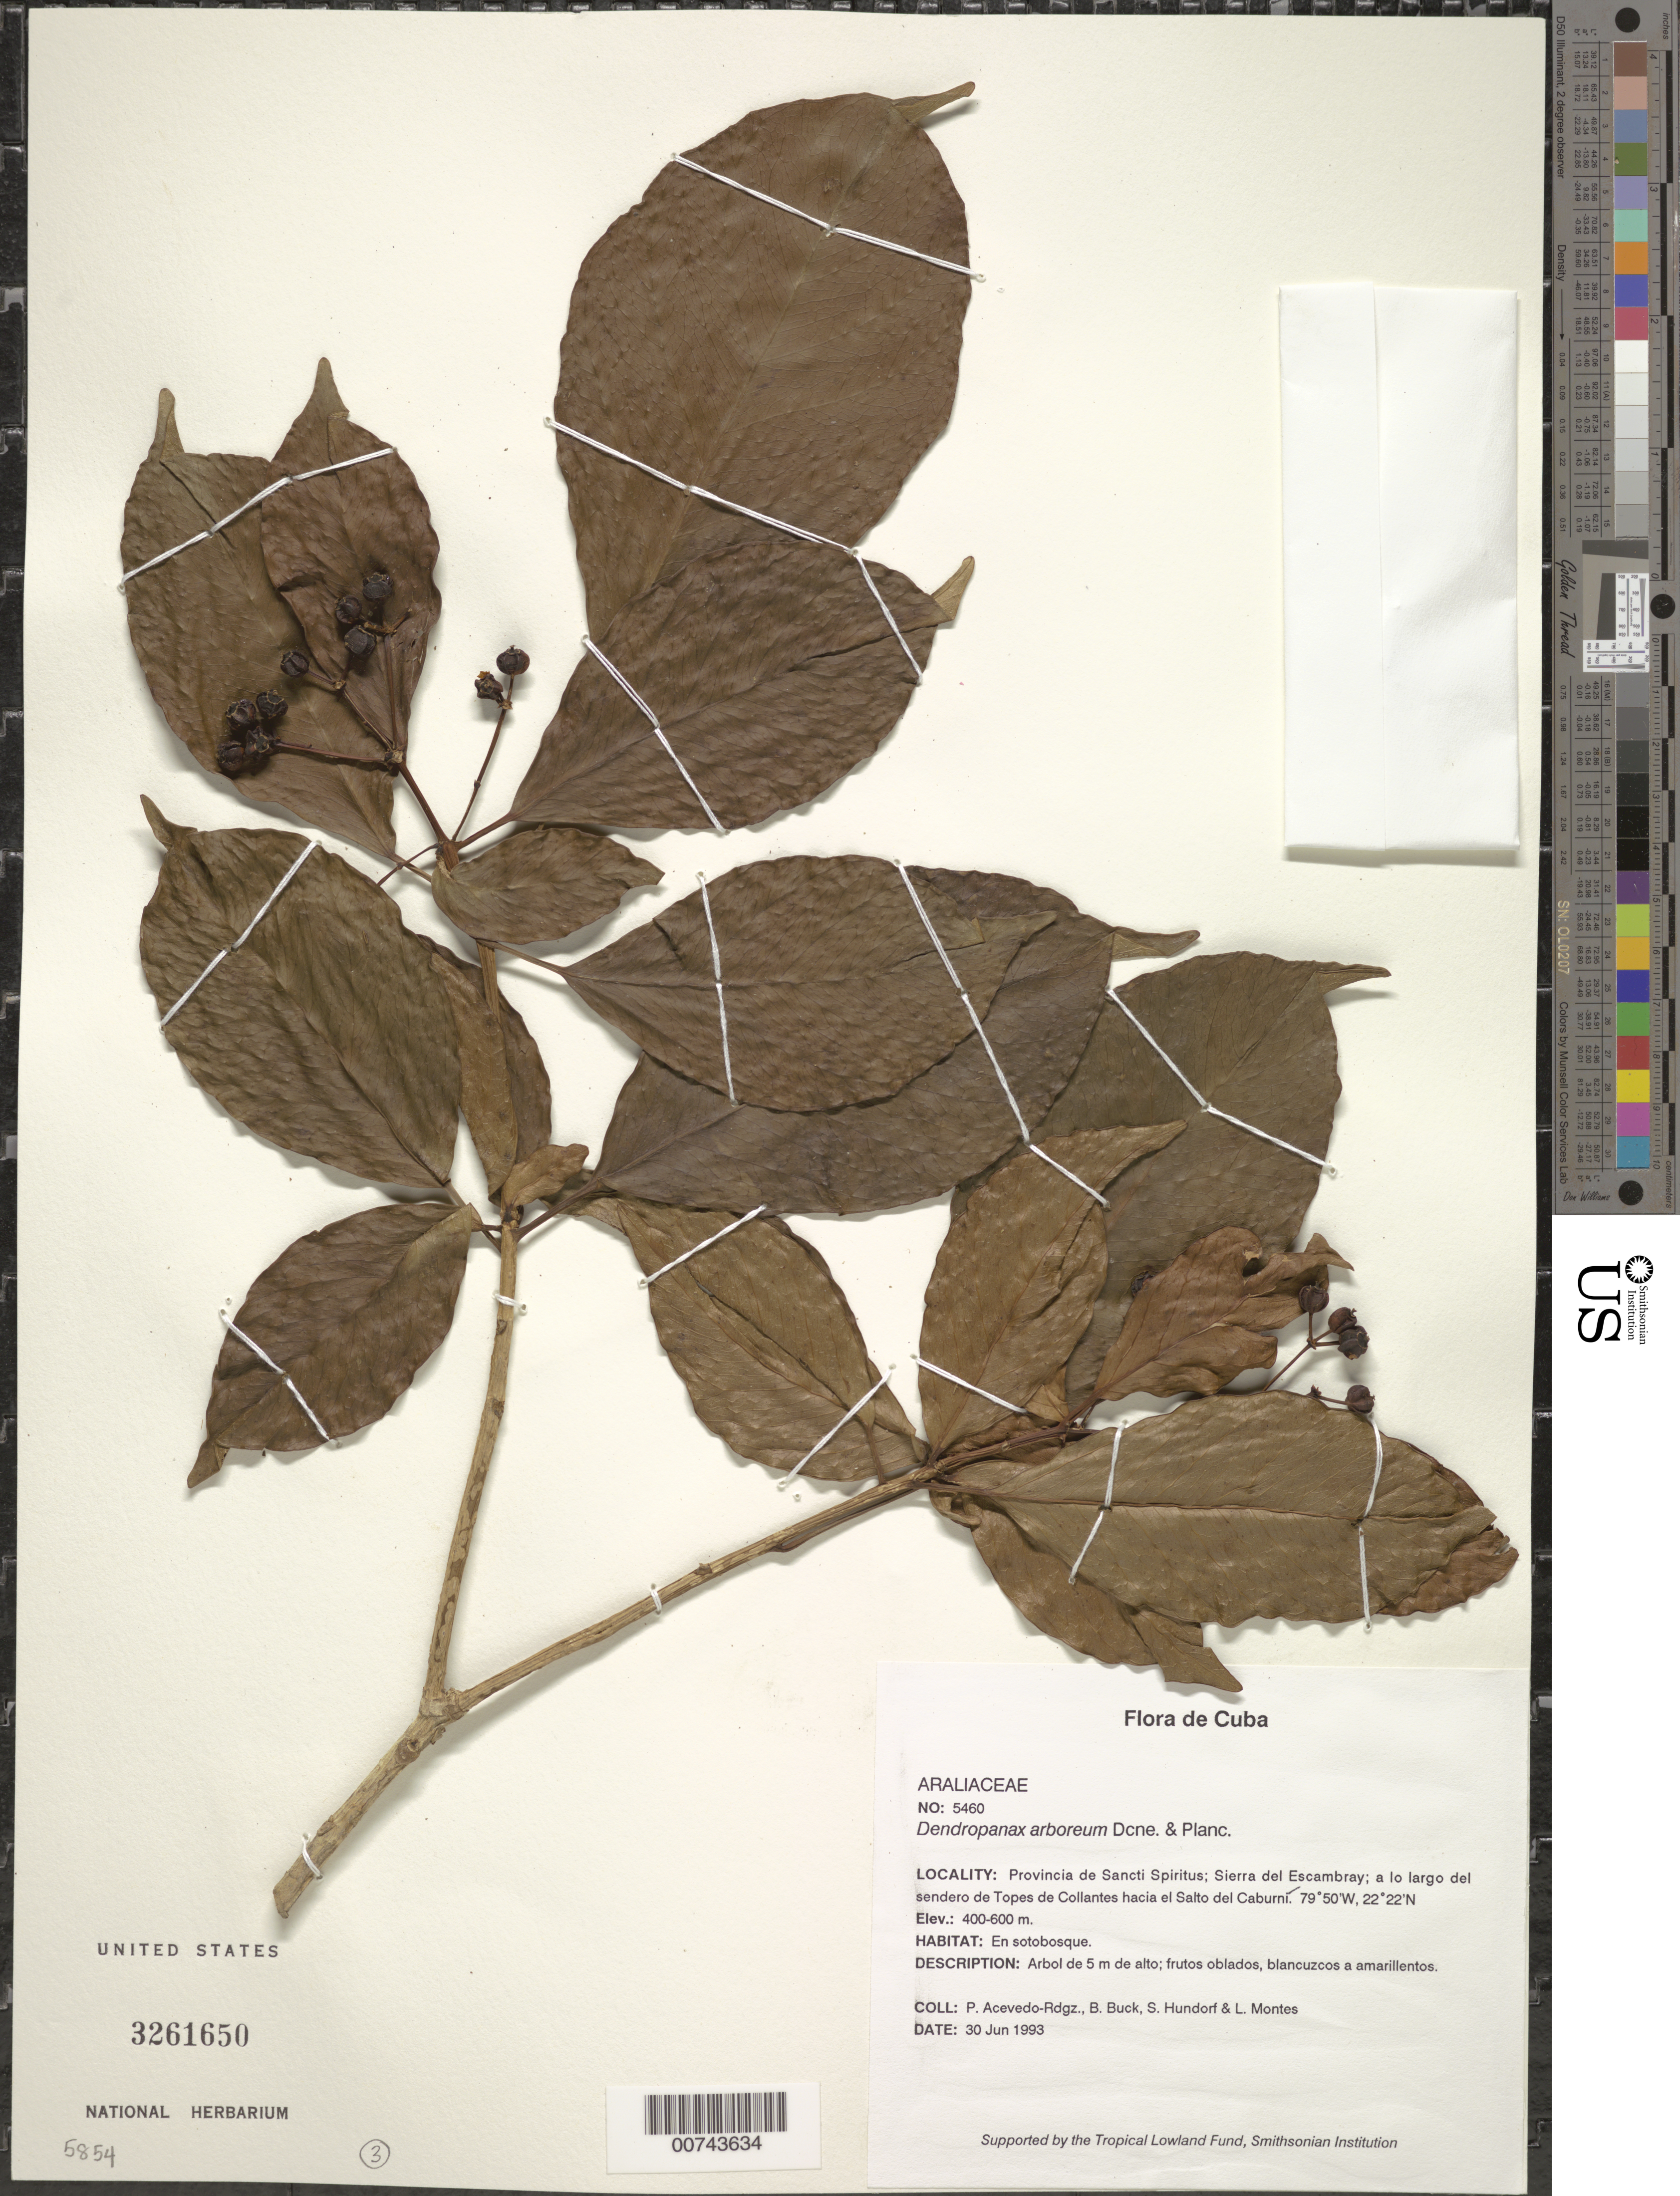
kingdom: Plantae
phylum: Tracheophyta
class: Magnoliopsida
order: Apiales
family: Araliaceae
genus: Dendropanax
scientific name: Dendropanax arboreus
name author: (L.) Decne. & Planch.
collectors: P. Acevedo-Rodr., B. Buck, S. Hundorf & L. Montes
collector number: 5460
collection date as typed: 30 Jun 1993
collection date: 1993-06-30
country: Cuba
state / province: Sancti Spiritus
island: Cuba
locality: Sierra del Escambray; a lo largo del sendero de Topes de Collantes hacia el Salto del Caburni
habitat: En sotobosque.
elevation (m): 400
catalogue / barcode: US 3261650